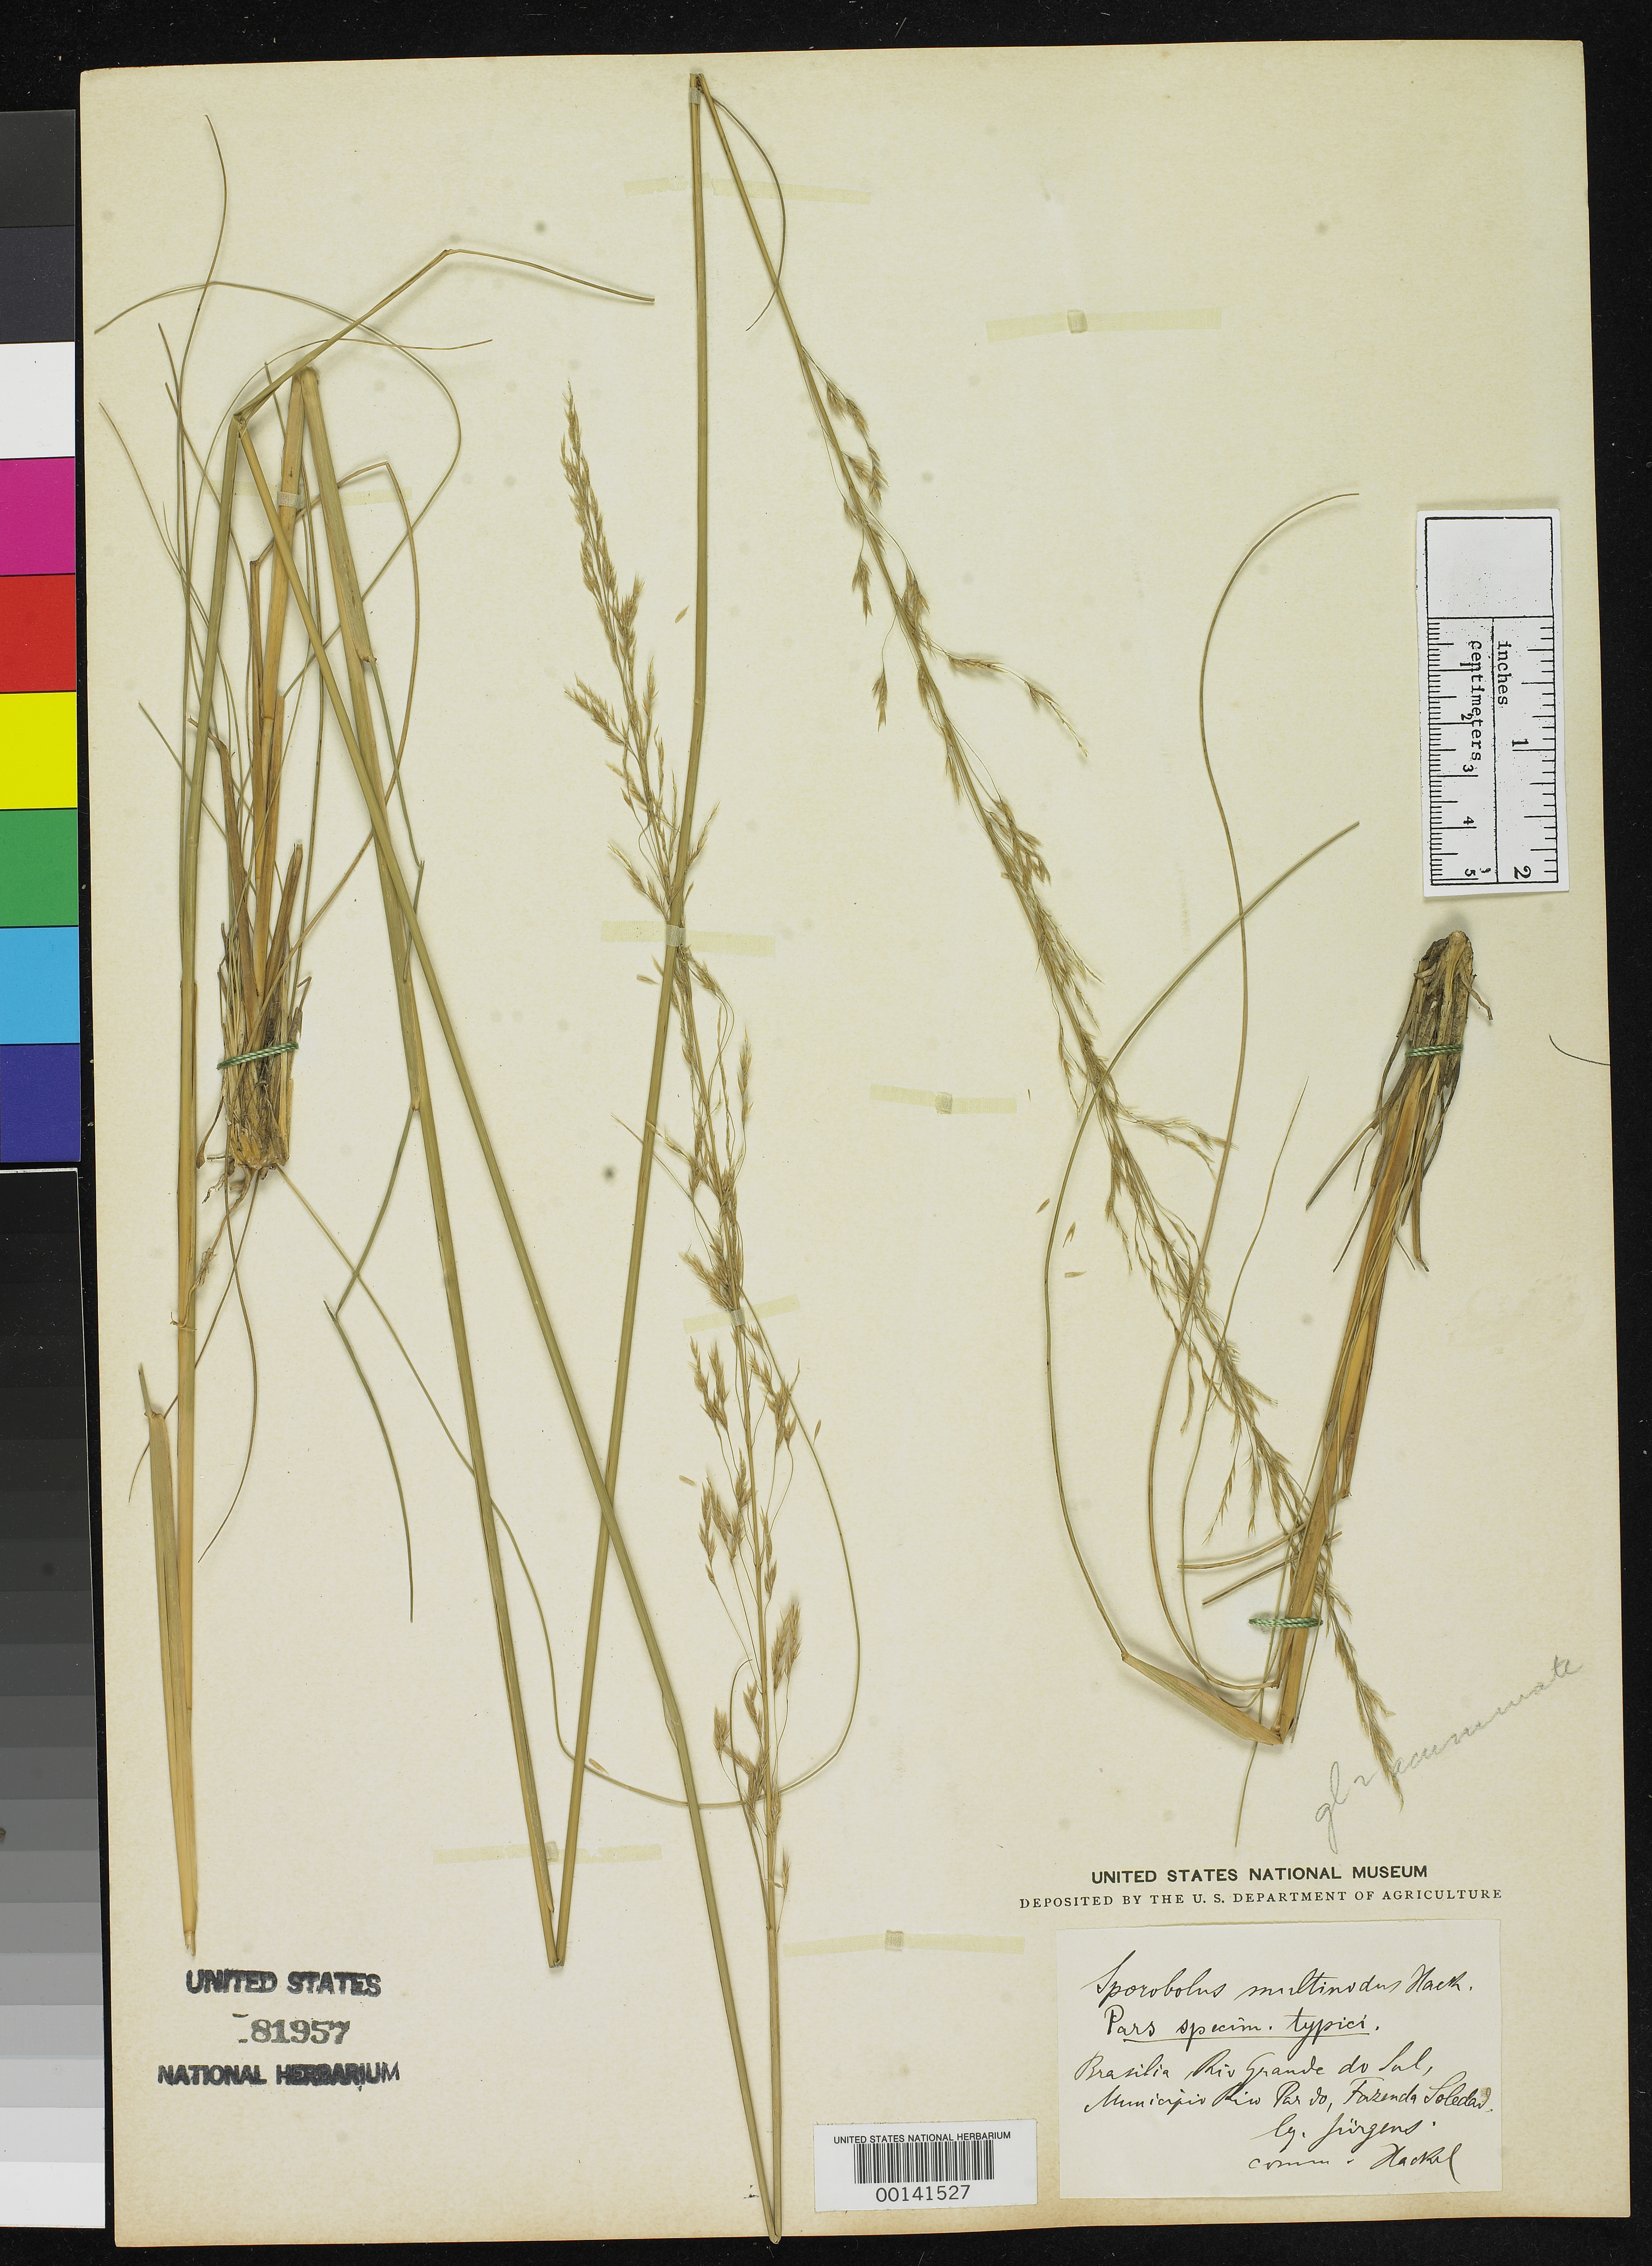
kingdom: Plantae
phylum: Tracheophyta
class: Liliopsida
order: Poales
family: Poaceae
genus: Sporobolus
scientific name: Sporobolus multinodis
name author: Hack.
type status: Isotype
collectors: C. Juergens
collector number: G 153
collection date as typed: Dec 1905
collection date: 1905-12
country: Brazil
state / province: Rio Grande do Sul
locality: Rio Pardo, Fasenda Soledad.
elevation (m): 70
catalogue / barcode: US 81957